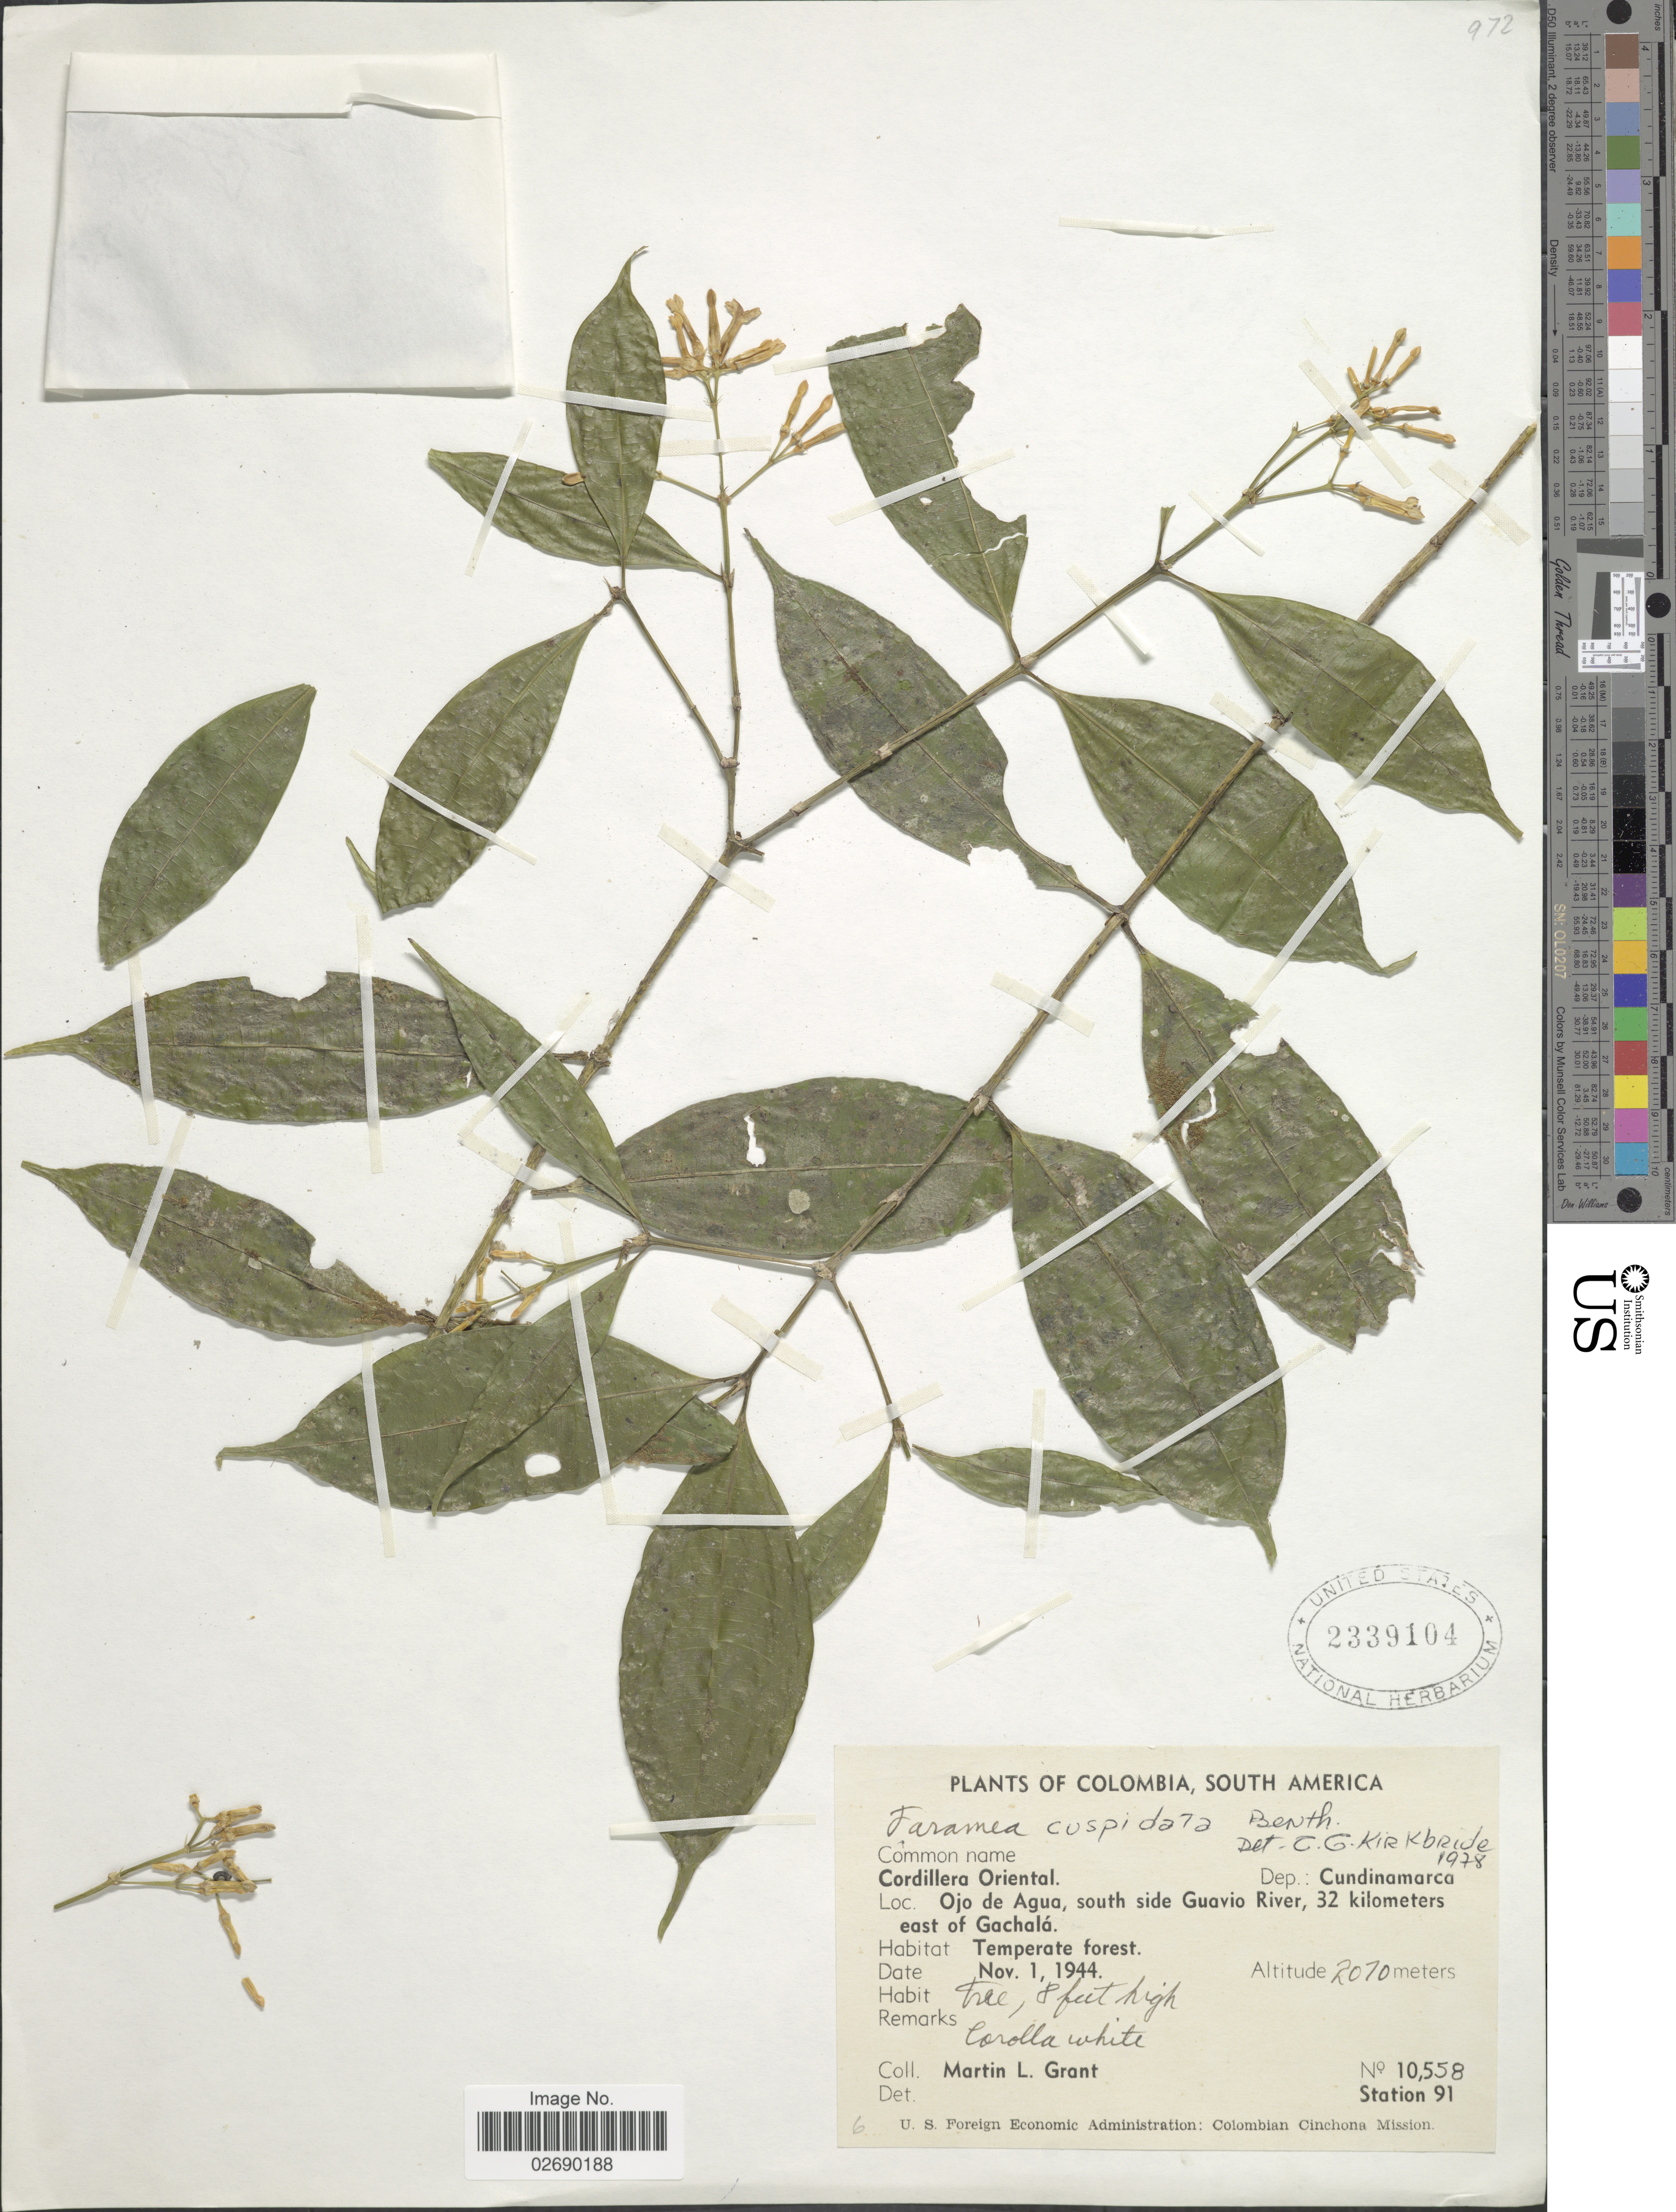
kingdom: Plantae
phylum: Tracheophyta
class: Magnoliopsida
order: Gentianales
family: Rubiaceae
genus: Faramea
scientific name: Faramea cuspidata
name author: Benth.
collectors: M. L. Grant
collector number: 10558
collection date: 1944-11-01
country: Colombia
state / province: Cundinamarca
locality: Cordillera Oriental, Dep.: Cundinamarca, Ojo de Agua, south side Guavio River, 32 kilometers east of Gachalá, Temperate forest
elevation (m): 2070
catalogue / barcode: US 2339104